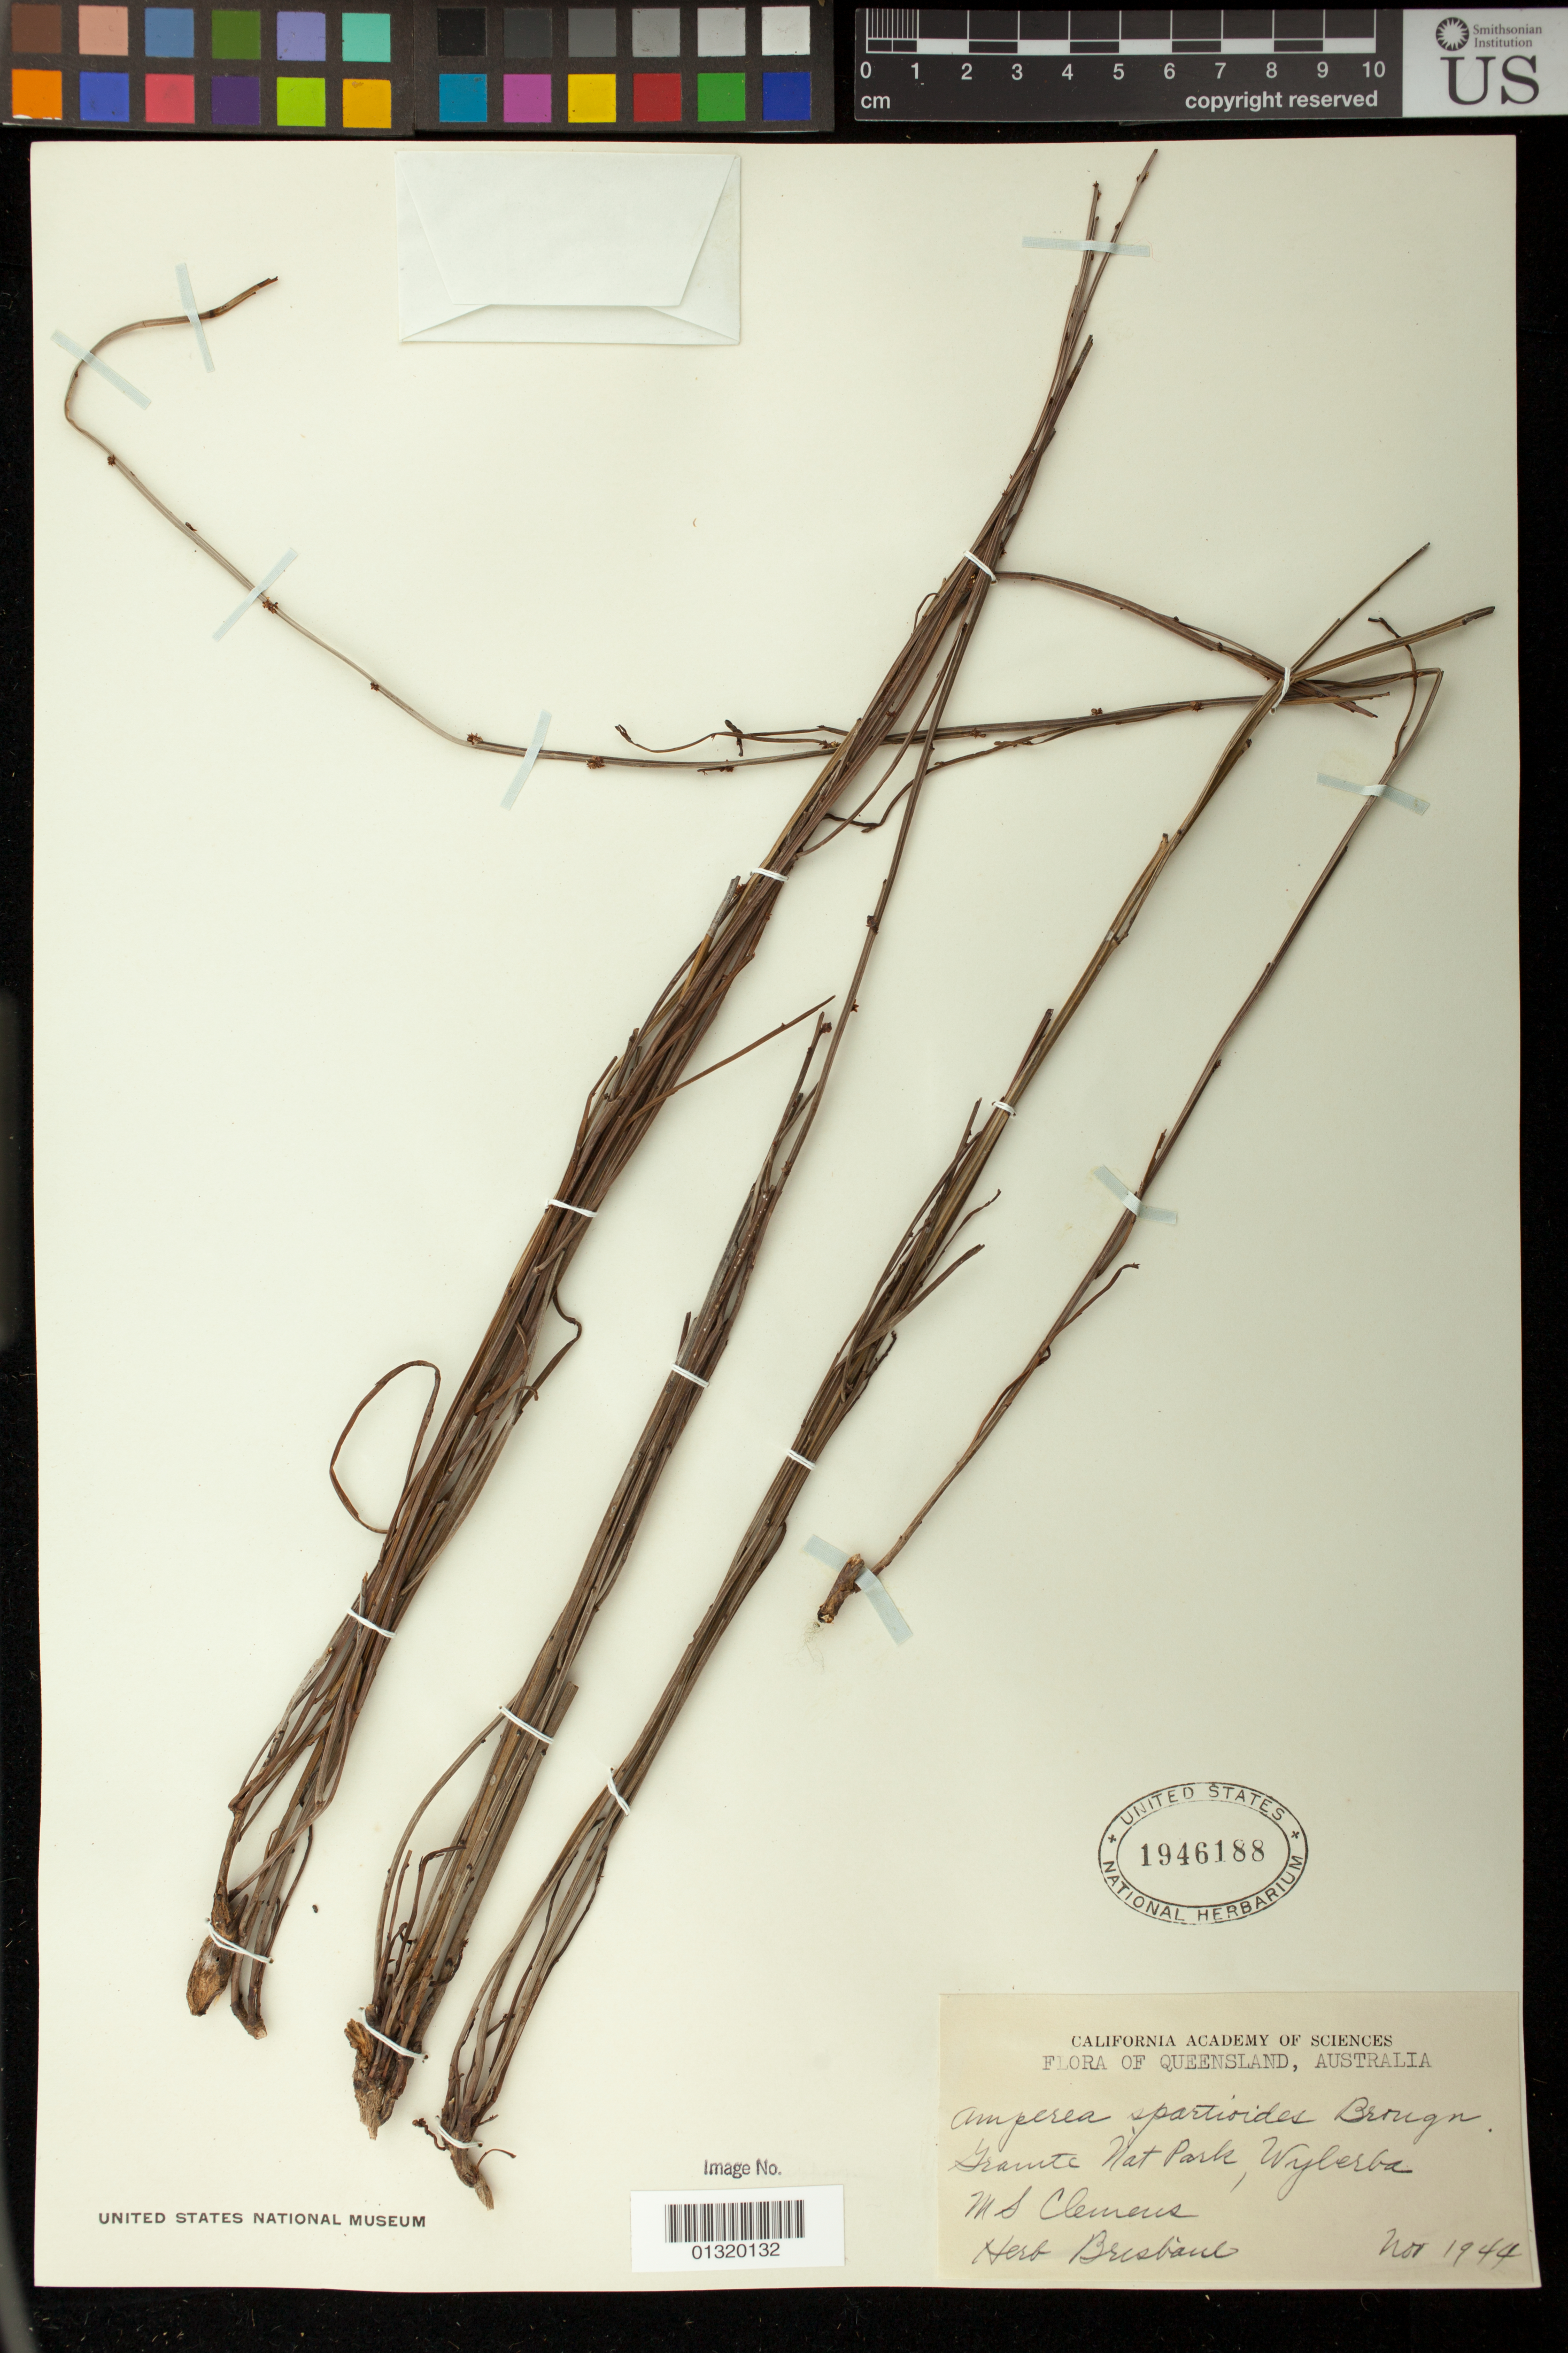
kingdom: Plantae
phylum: Tracheophyta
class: Magnoliopsida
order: Malpighiales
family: Euphorbiaceae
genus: Amperea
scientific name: Amperea xiphoclada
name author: Druce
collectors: M. S. Clemens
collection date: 1944-11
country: Australia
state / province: Queensland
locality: Granite National Park, Wyberba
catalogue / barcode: US 1946188